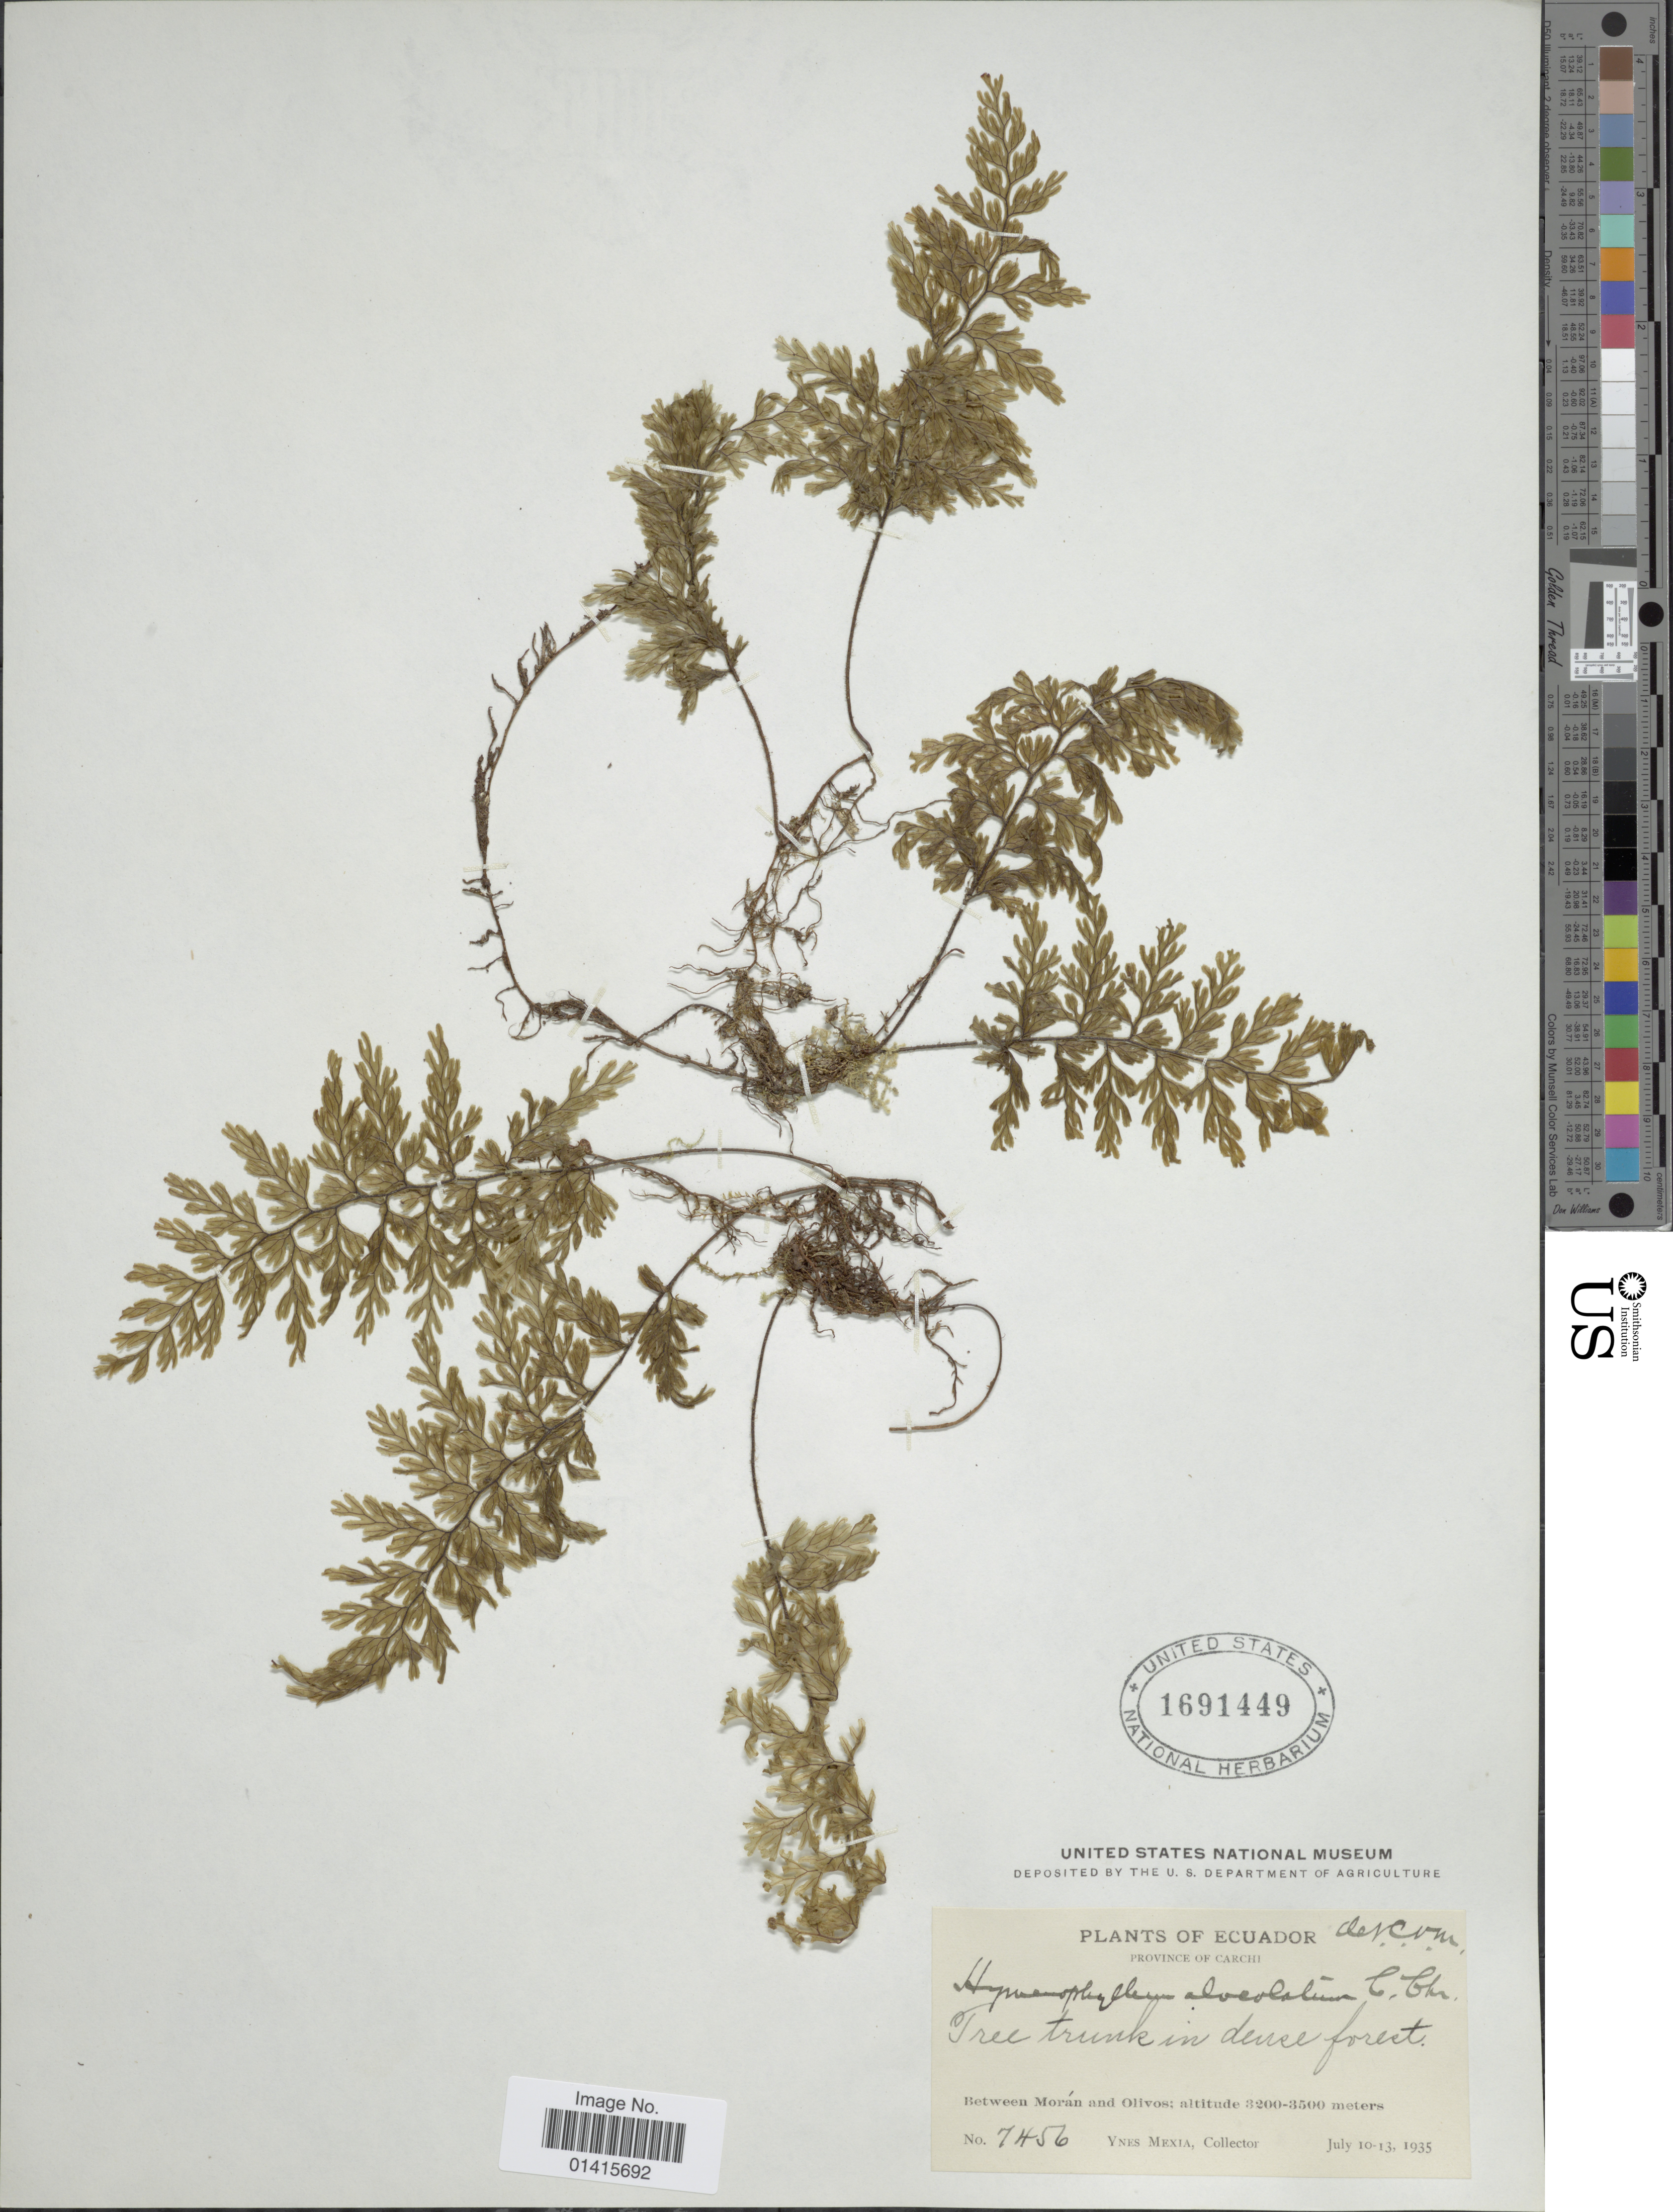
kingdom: Plantae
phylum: Tracheophyta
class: Polypodiopsida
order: Hymenophyllales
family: Hymenophyllaceae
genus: Hymenophyllum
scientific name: Hymenophyllum alveolatum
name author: C. Chr.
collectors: Y. Mexia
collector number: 7456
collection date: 1935-07-10/1935-07-13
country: Ecuador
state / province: Carchi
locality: Province of Carchi, Between Morán and Olivos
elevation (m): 3200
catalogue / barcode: US 1691449